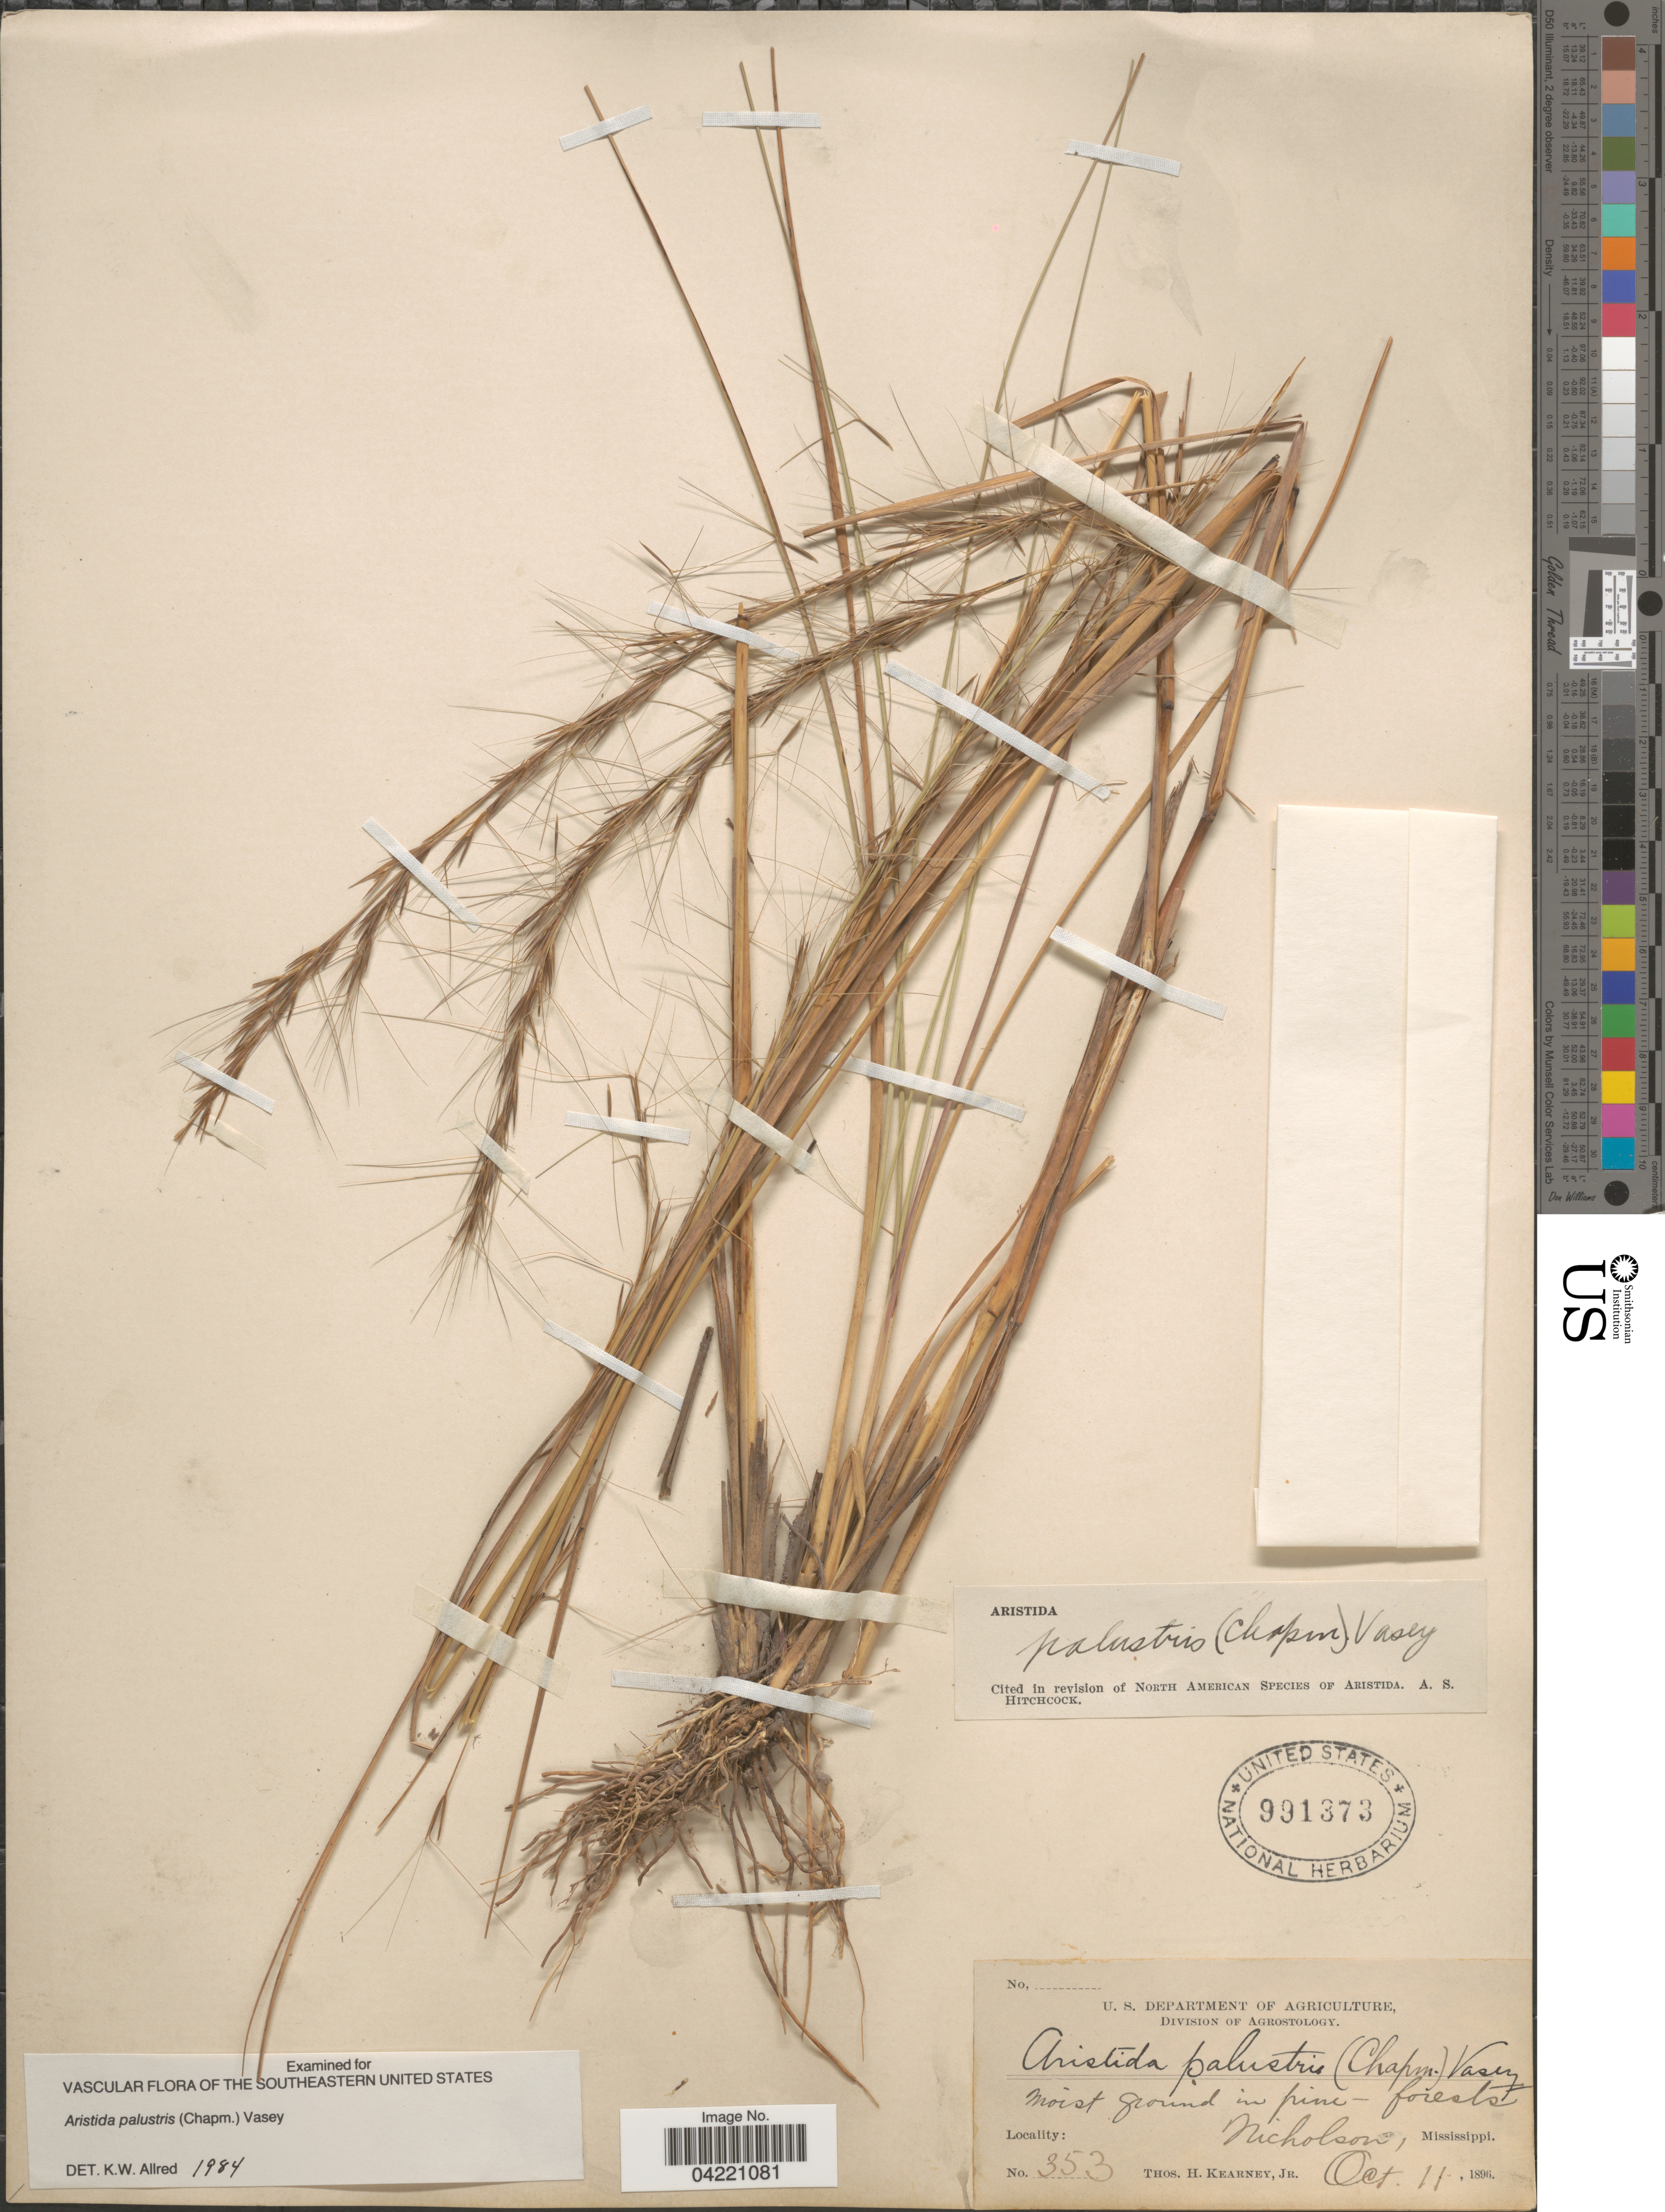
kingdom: Plantae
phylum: Tracheophyta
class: Liliopsida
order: Poales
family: Poaceae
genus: Aristida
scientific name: Aristida palustris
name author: (Chapm.) Vasey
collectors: T. H. Kearney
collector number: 353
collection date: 1896-10-11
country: United States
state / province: Mississippi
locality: Nicholson.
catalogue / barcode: US 991373